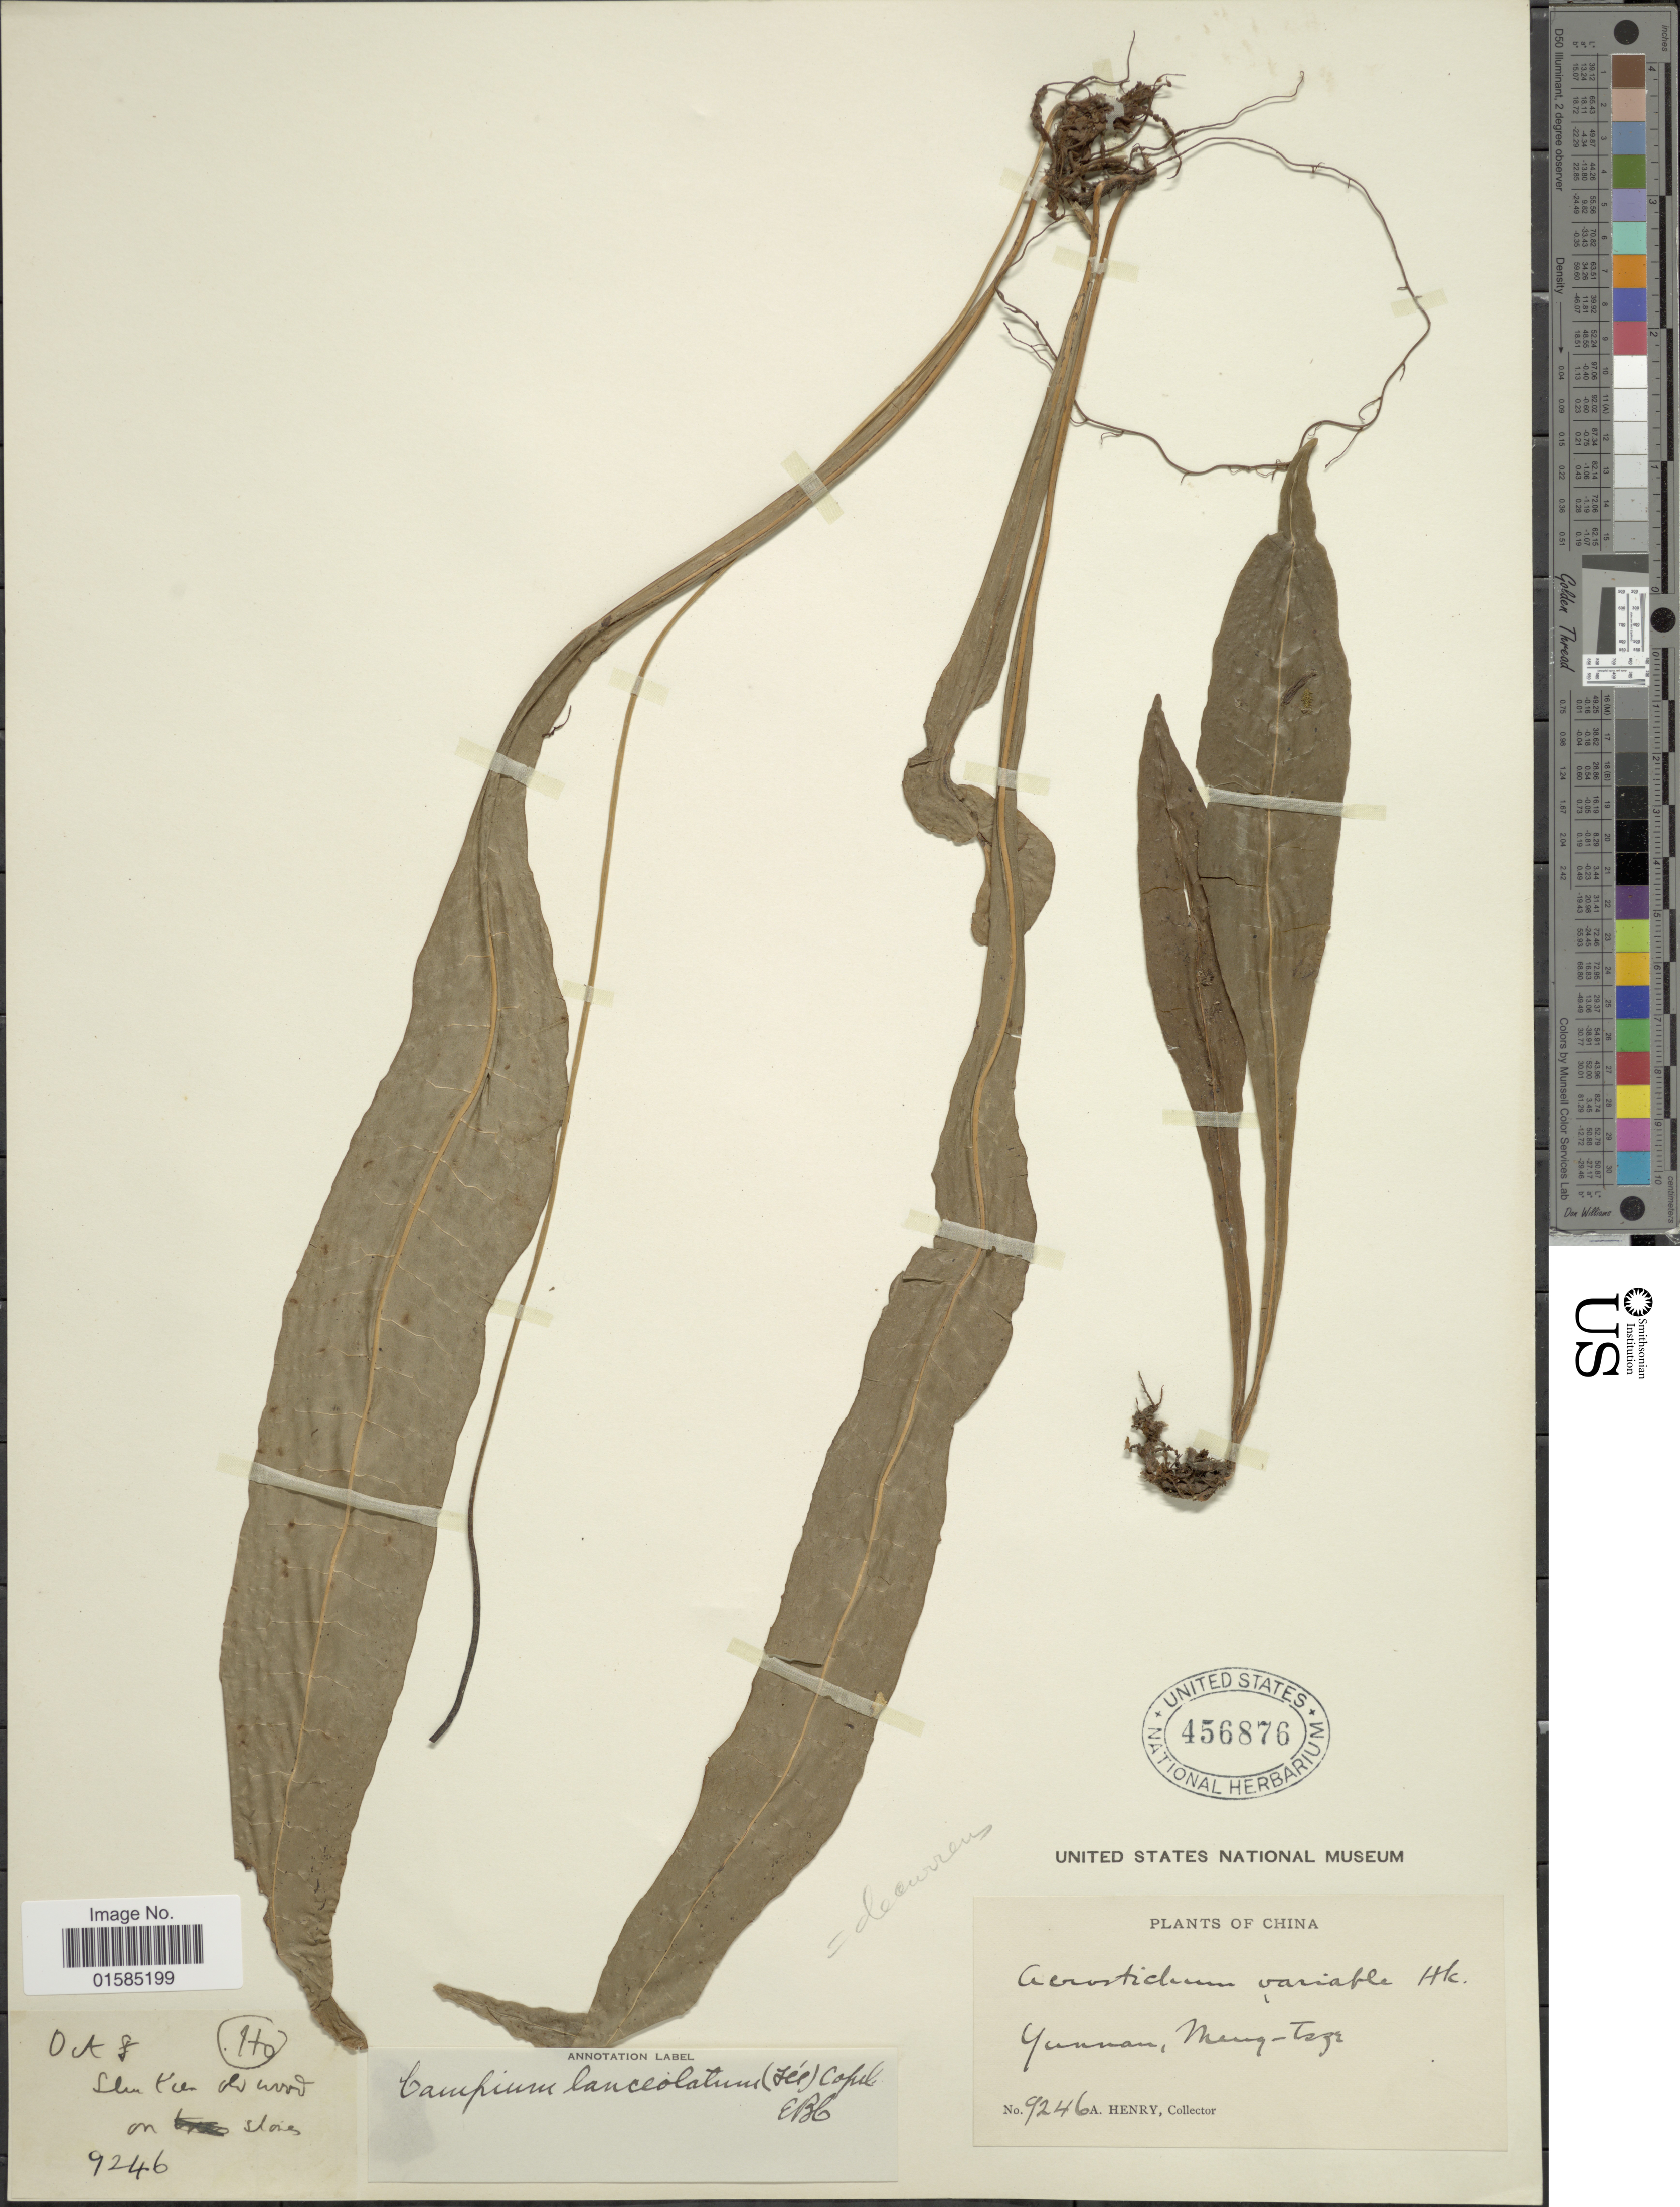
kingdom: Plantae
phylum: Tracheophyta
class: Polypodiopsida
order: Polypodiales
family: Polypodiaceae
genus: Leptochilus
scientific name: Leptochilus decurrens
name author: Blume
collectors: A. Henry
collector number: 9246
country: China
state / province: Yunnan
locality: Meng-tsze. Shu Kien, old wood on stones. Ho.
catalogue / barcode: US 456876